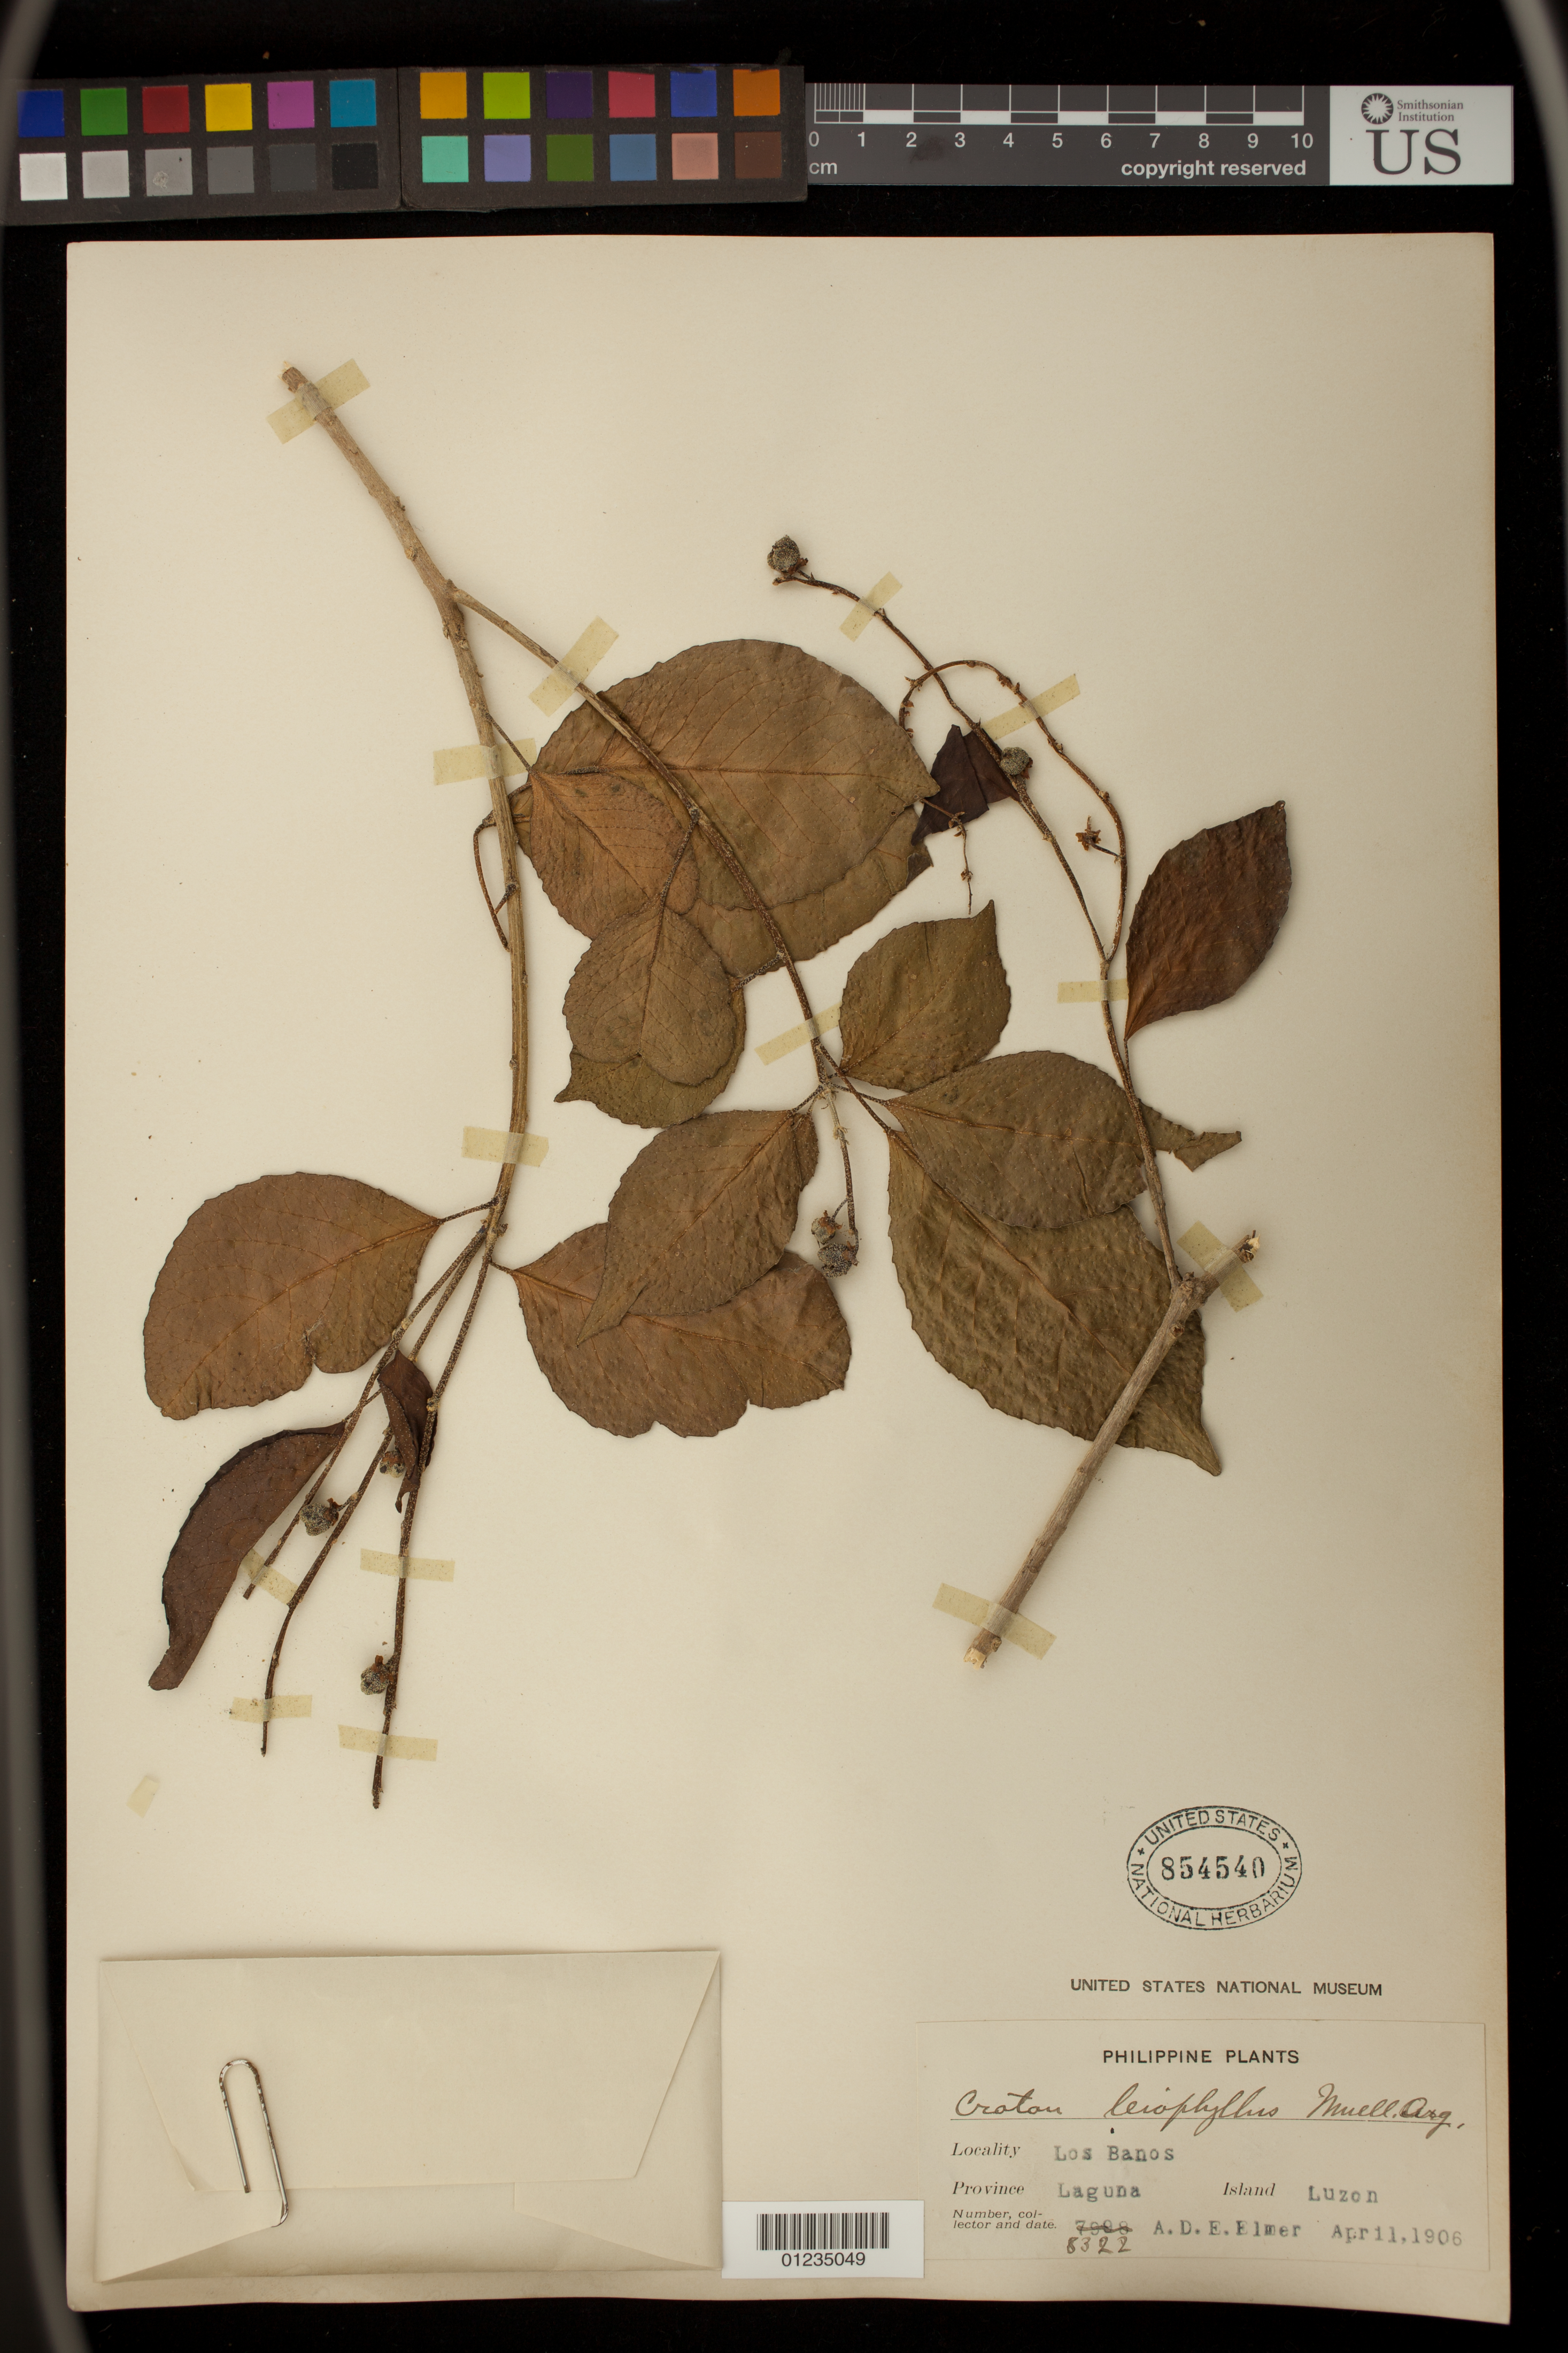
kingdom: Plantae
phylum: Tracheophyta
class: Magnoliopsida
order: Malpighiales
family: Euphorbiaceae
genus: Croton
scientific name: Croton leiophyllus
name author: Müll. Arg.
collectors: A. D. E. Elmer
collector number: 8322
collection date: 1906-04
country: Philippines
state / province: Calabarzon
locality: Luzon, Laguna, Los Baños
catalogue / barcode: US 854540